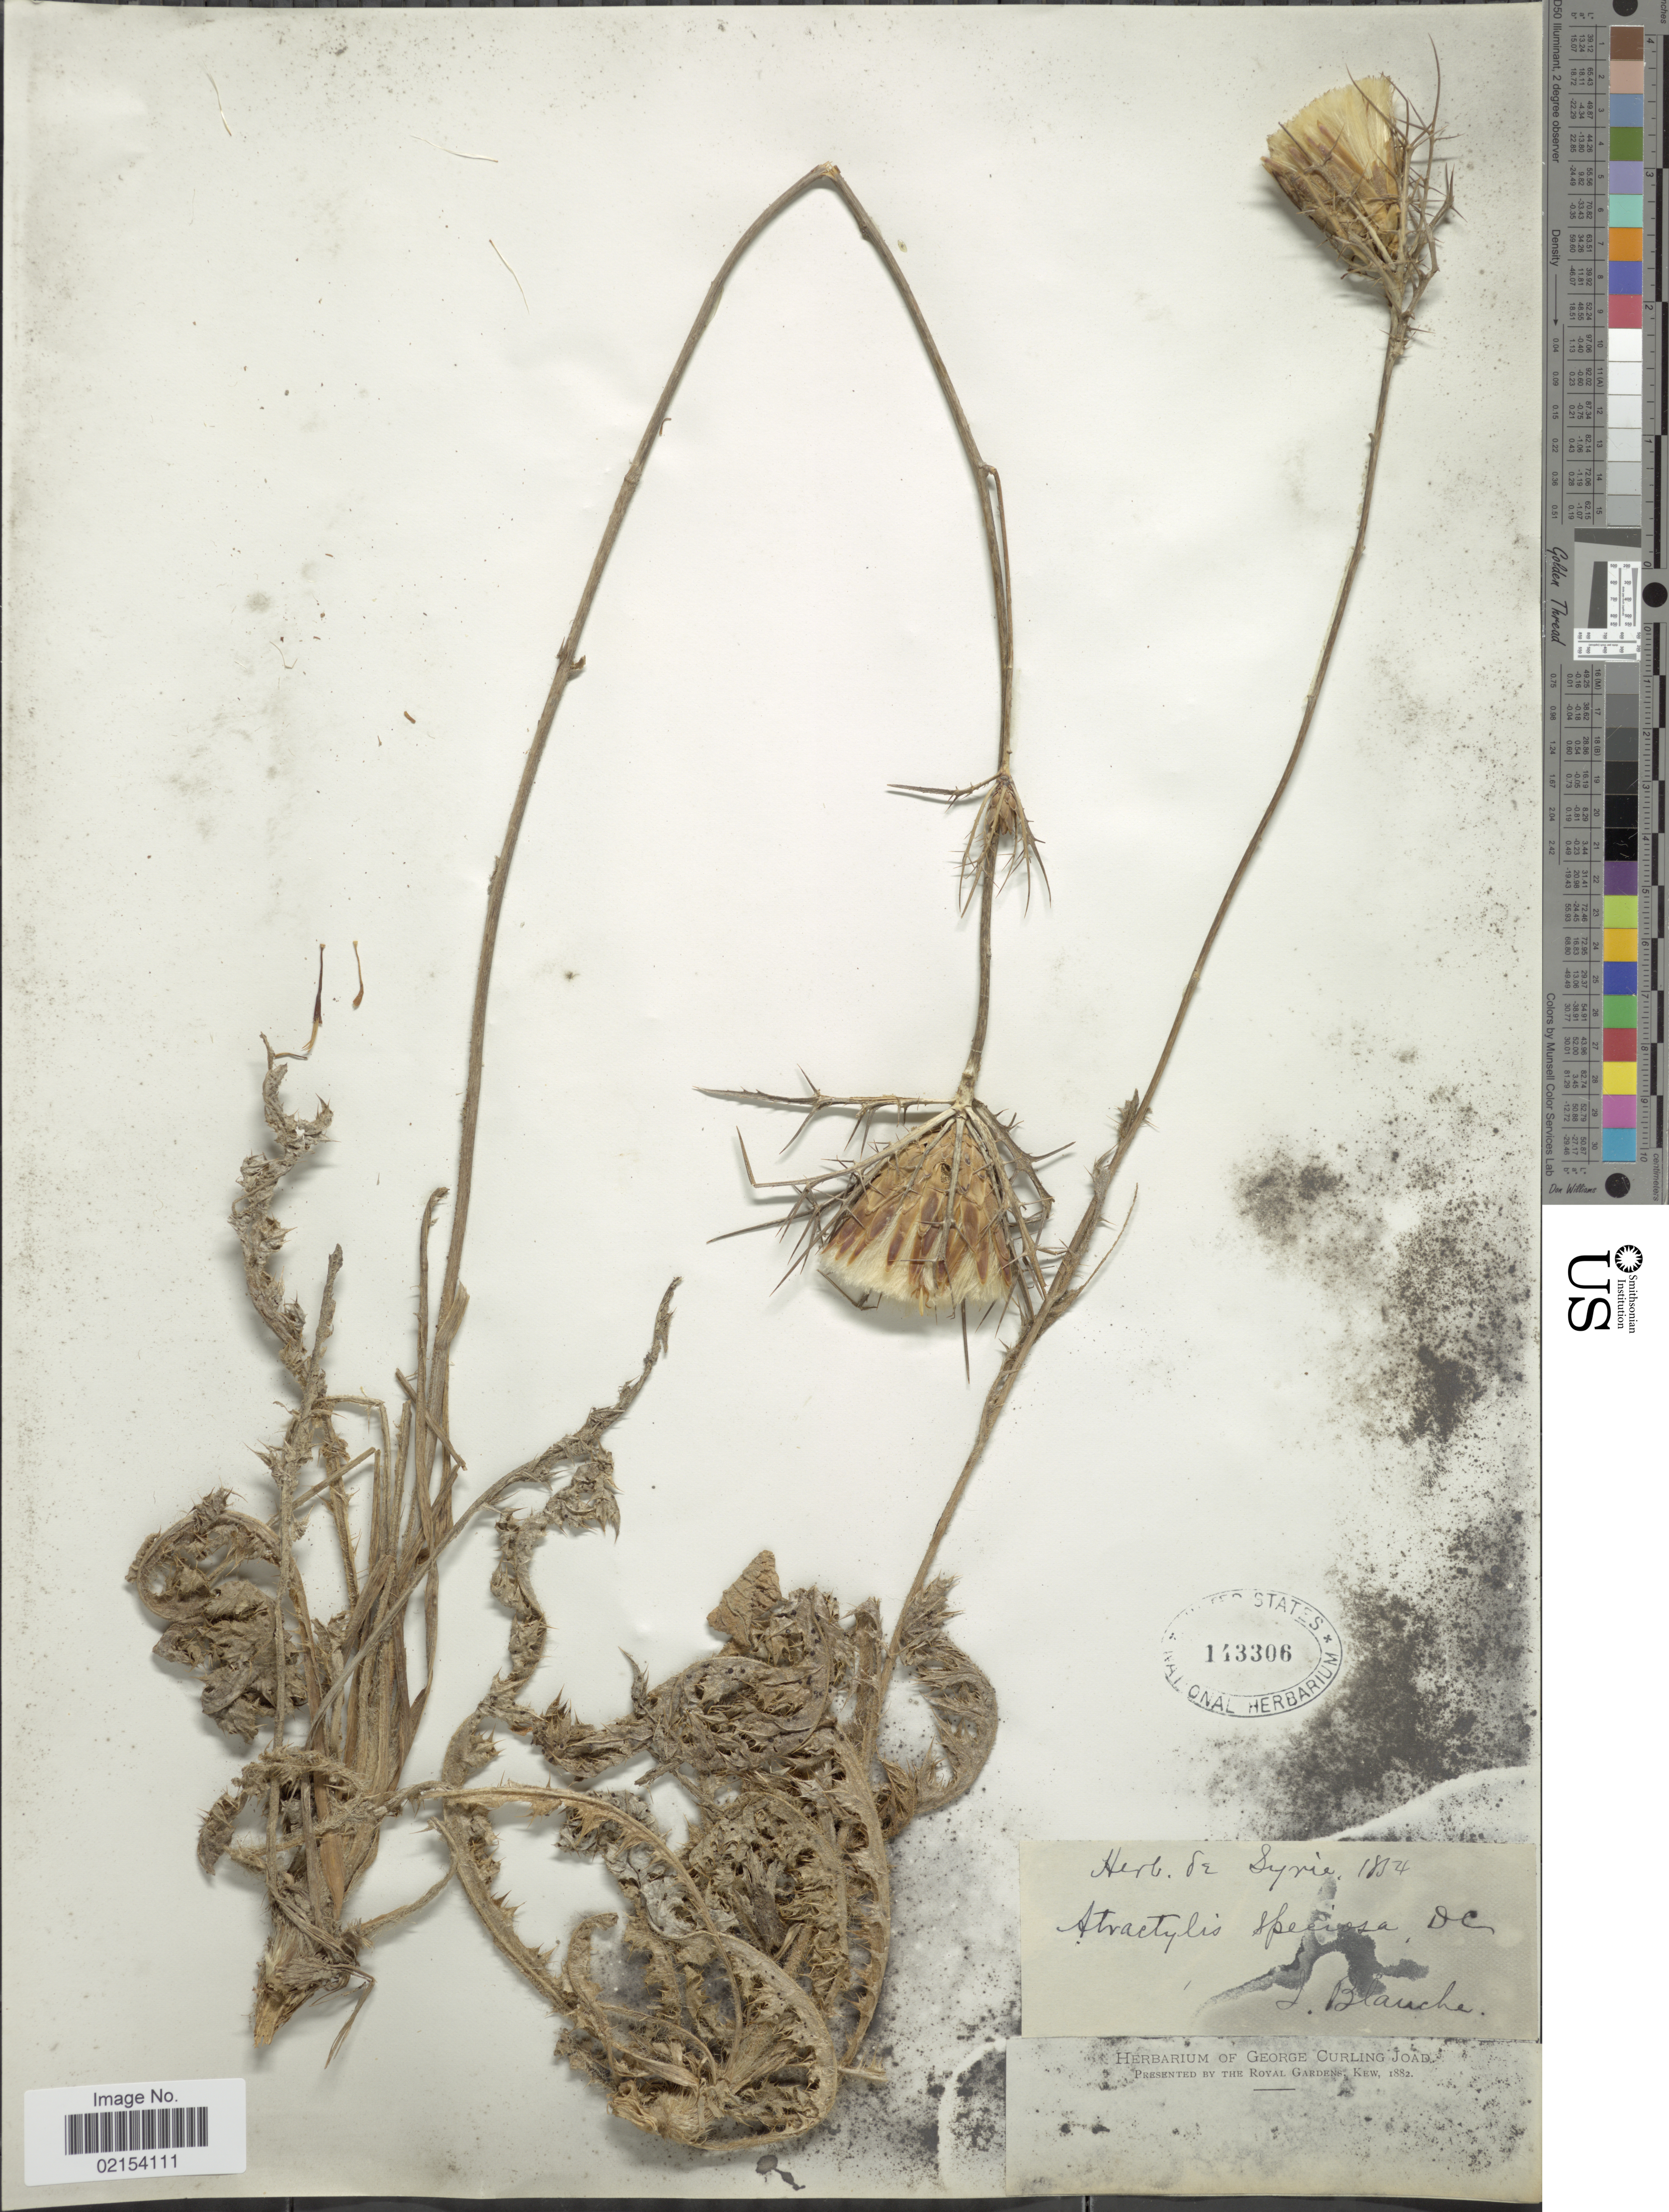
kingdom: Plantae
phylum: Tracheophyta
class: Magnoliopsida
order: Asterales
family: Asteraceae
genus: Carlina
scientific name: Carlina comosa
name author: (Spreng.) Greuter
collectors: I. Blanche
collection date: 1834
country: Syria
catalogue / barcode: US 143306